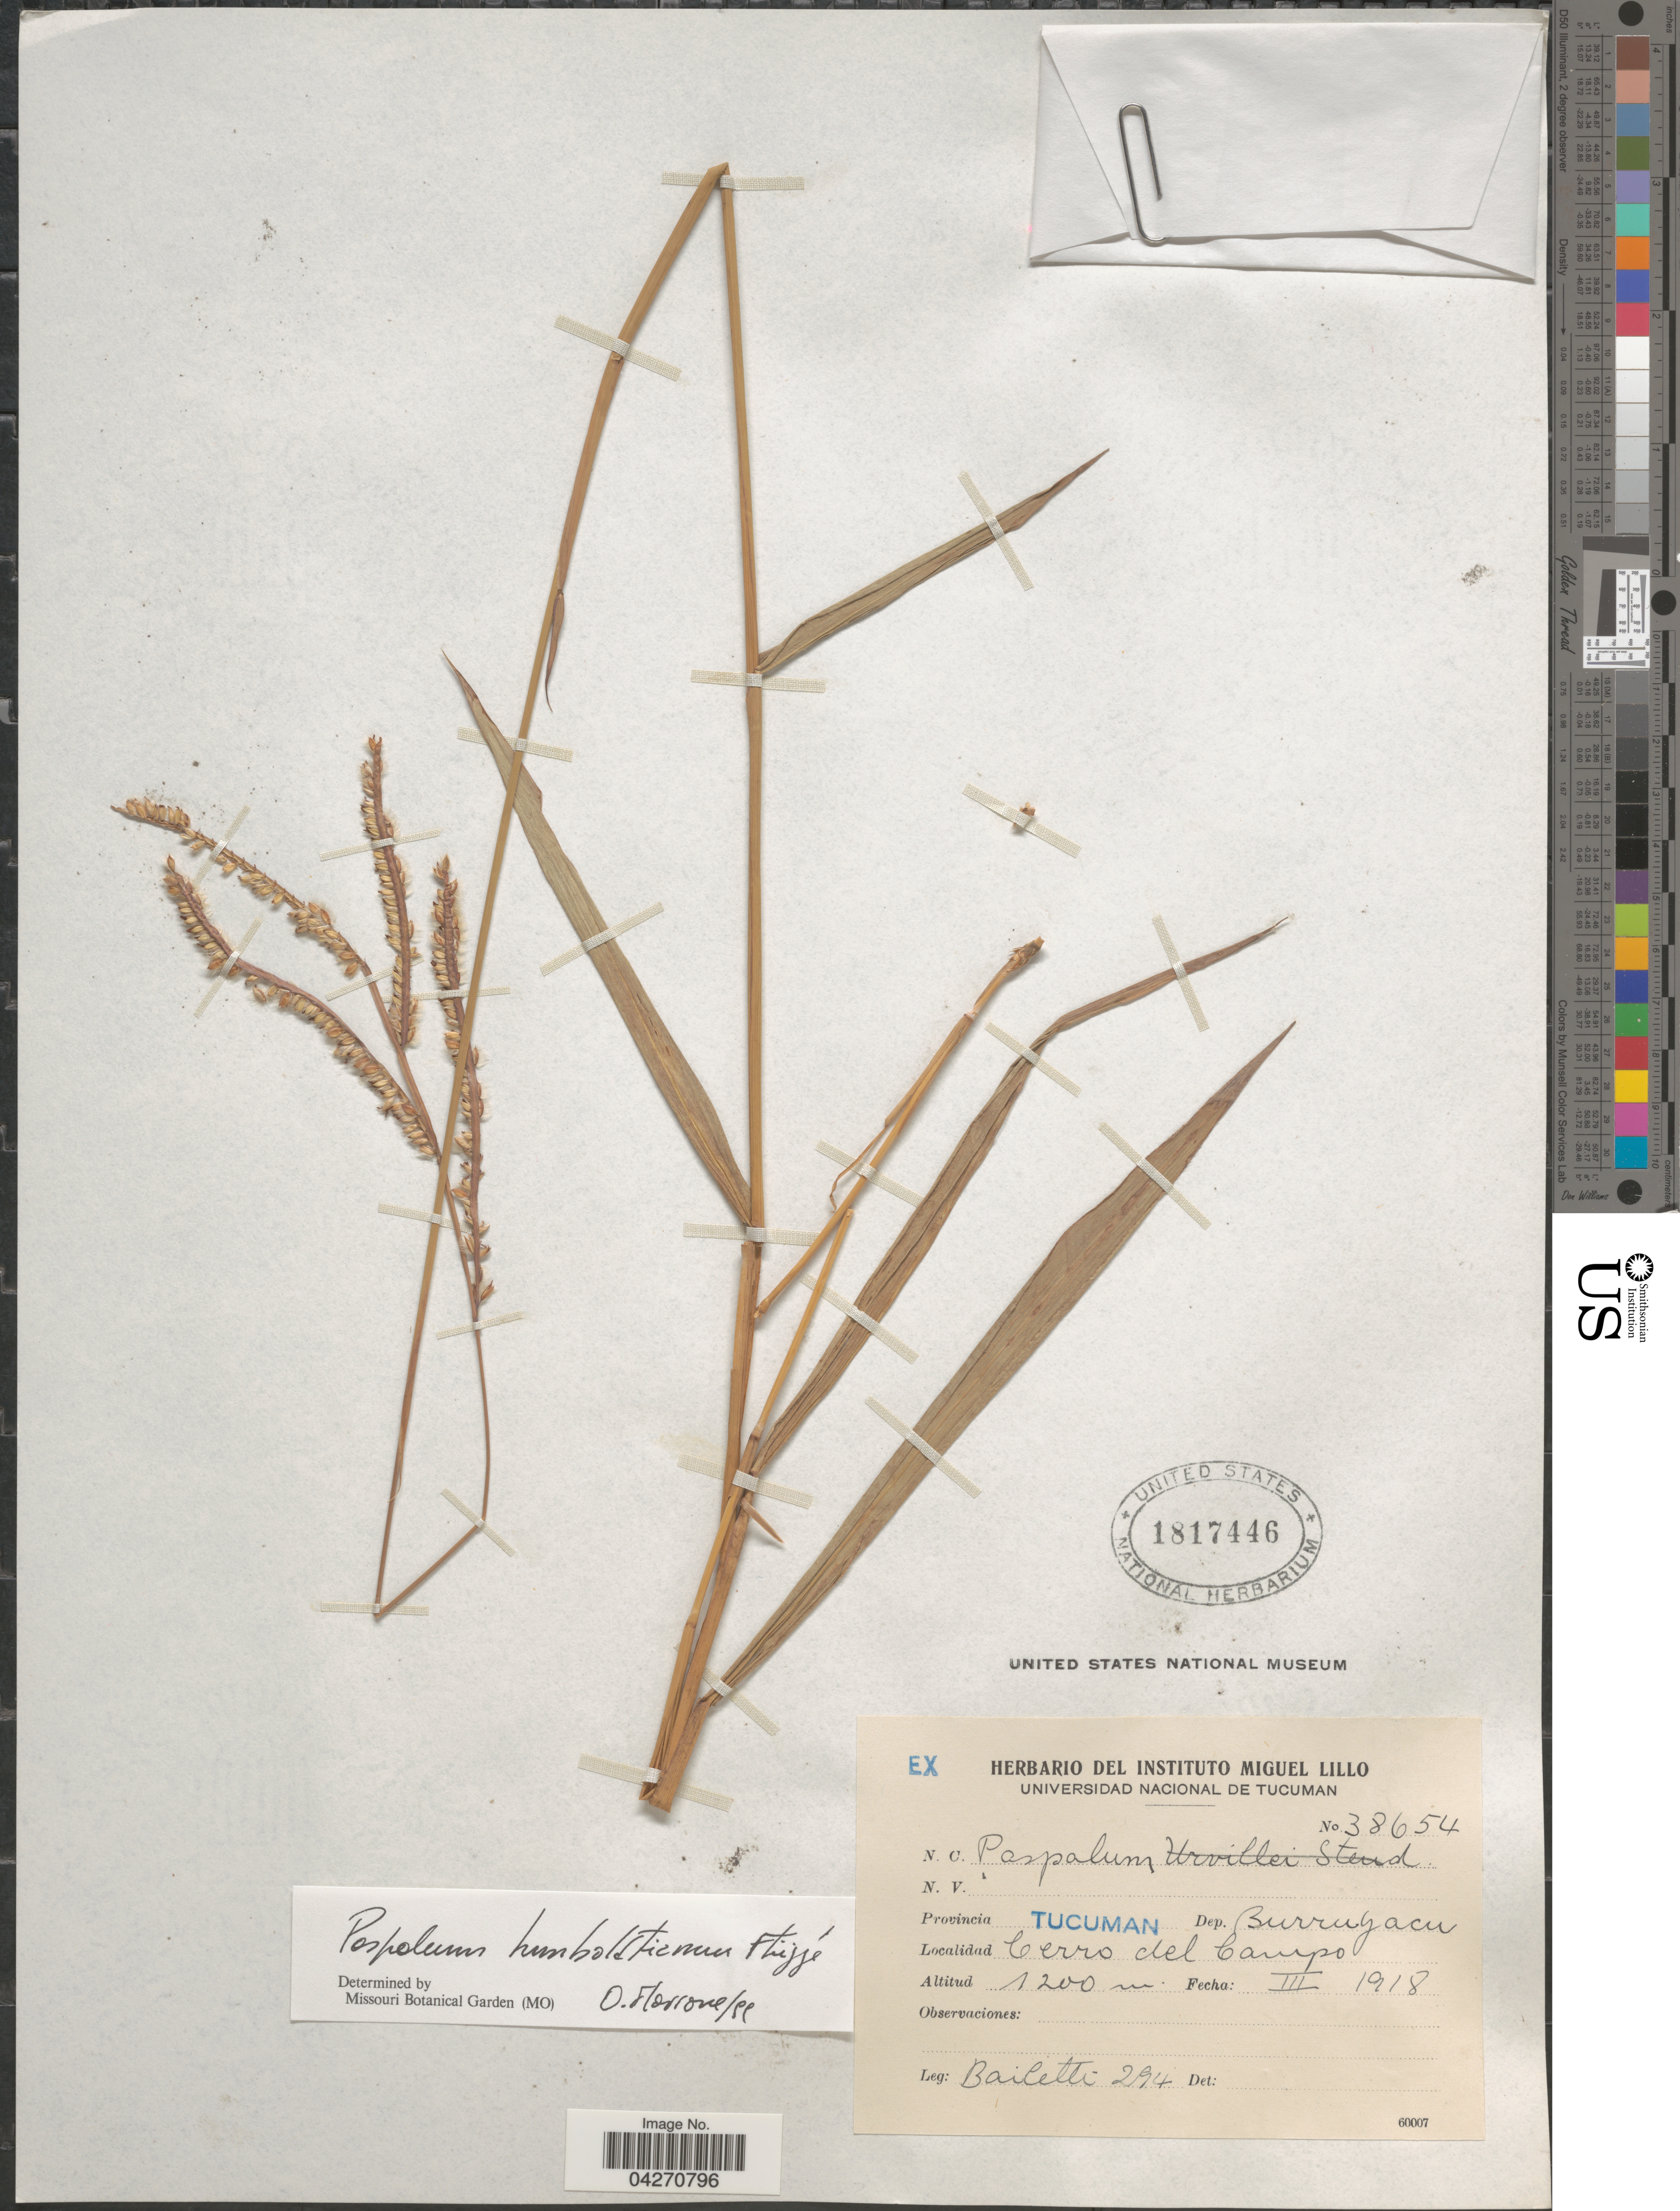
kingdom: Plantae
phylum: Tracheophyta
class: Liliopsida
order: Poales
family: Poaceae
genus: Paspalum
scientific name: Paspalum humboldtianum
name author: Flüggé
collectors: Bailetti, --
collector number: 294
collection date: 1918-03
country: Argentina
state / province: Tucuman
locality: Dep. Burruyacu. Cerro del Campo.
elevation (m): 1200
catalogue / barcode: US 1817446